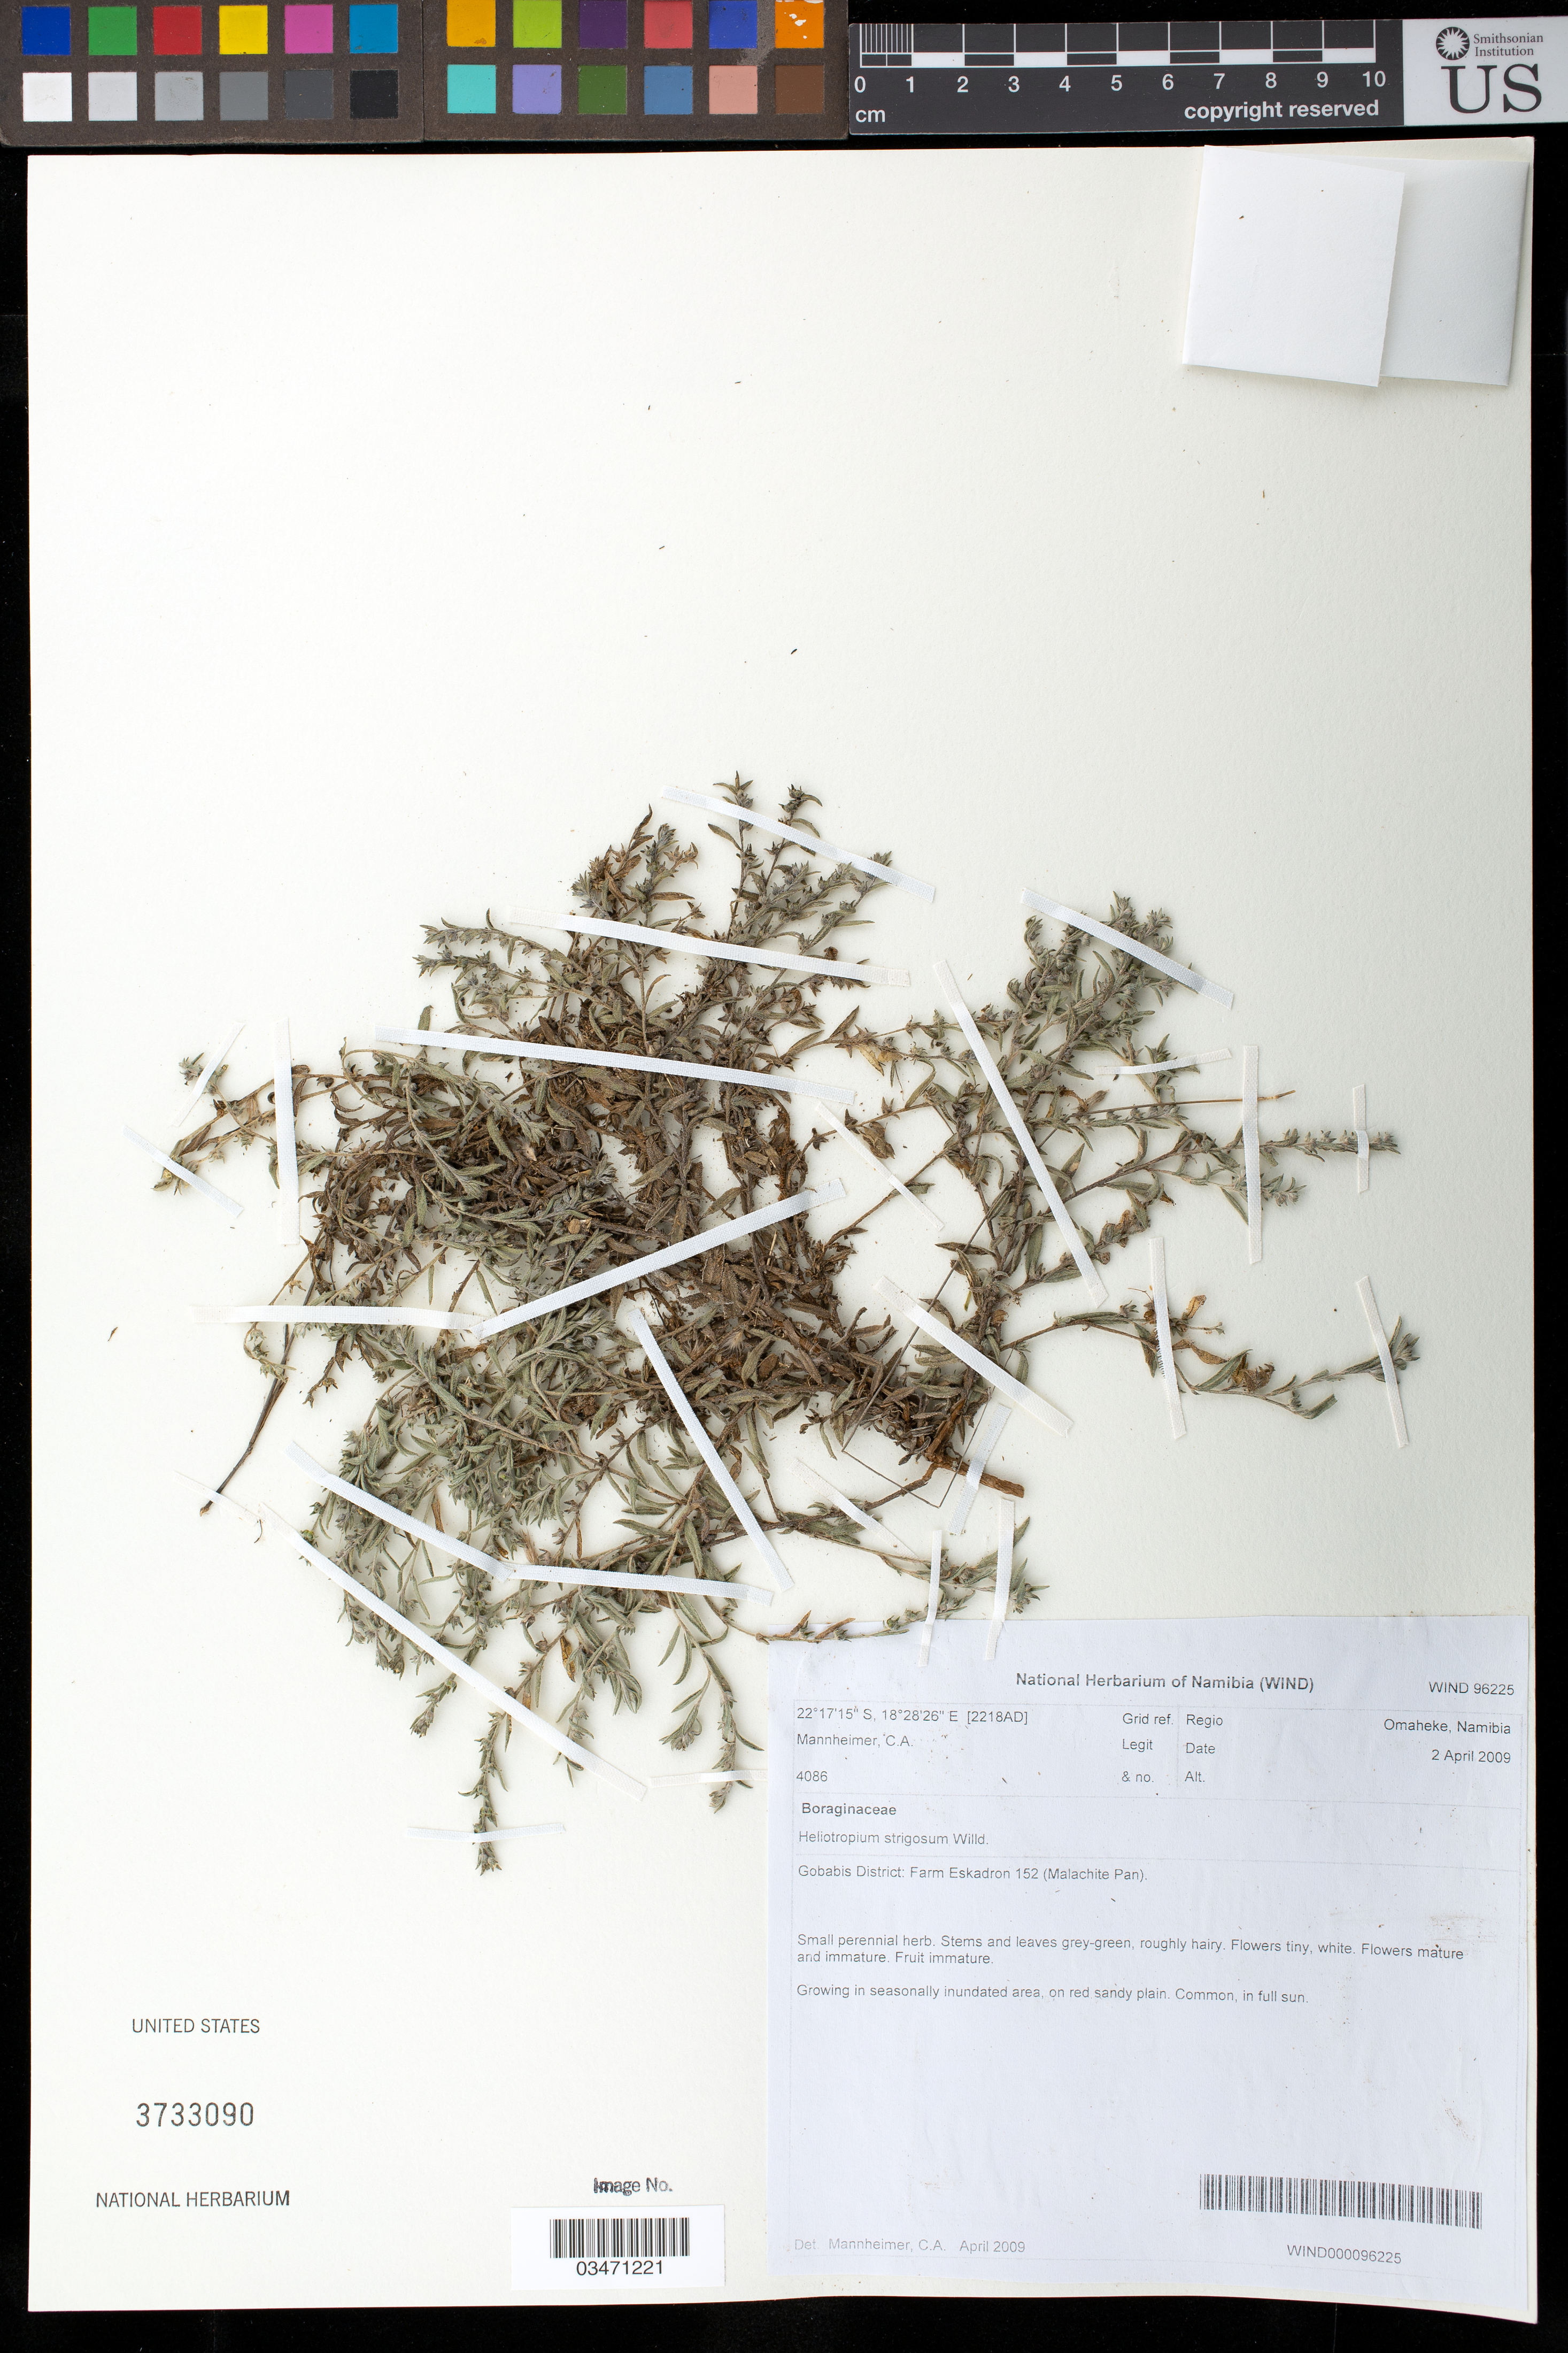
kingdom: Plantae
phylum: Tracheophyta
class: Magnoliopsida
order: Boraginales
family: Heliotropiaceae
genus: Heliotropium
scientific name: Heliotropium strigosum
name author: Willd.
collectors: C. A. Mannheimer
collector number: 4086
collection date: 2009-04-02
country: Namibia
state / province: Omaheke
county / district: Gobabis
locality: Farm Eskadron 152 (Malachite Pan)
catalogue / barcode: US 3733090